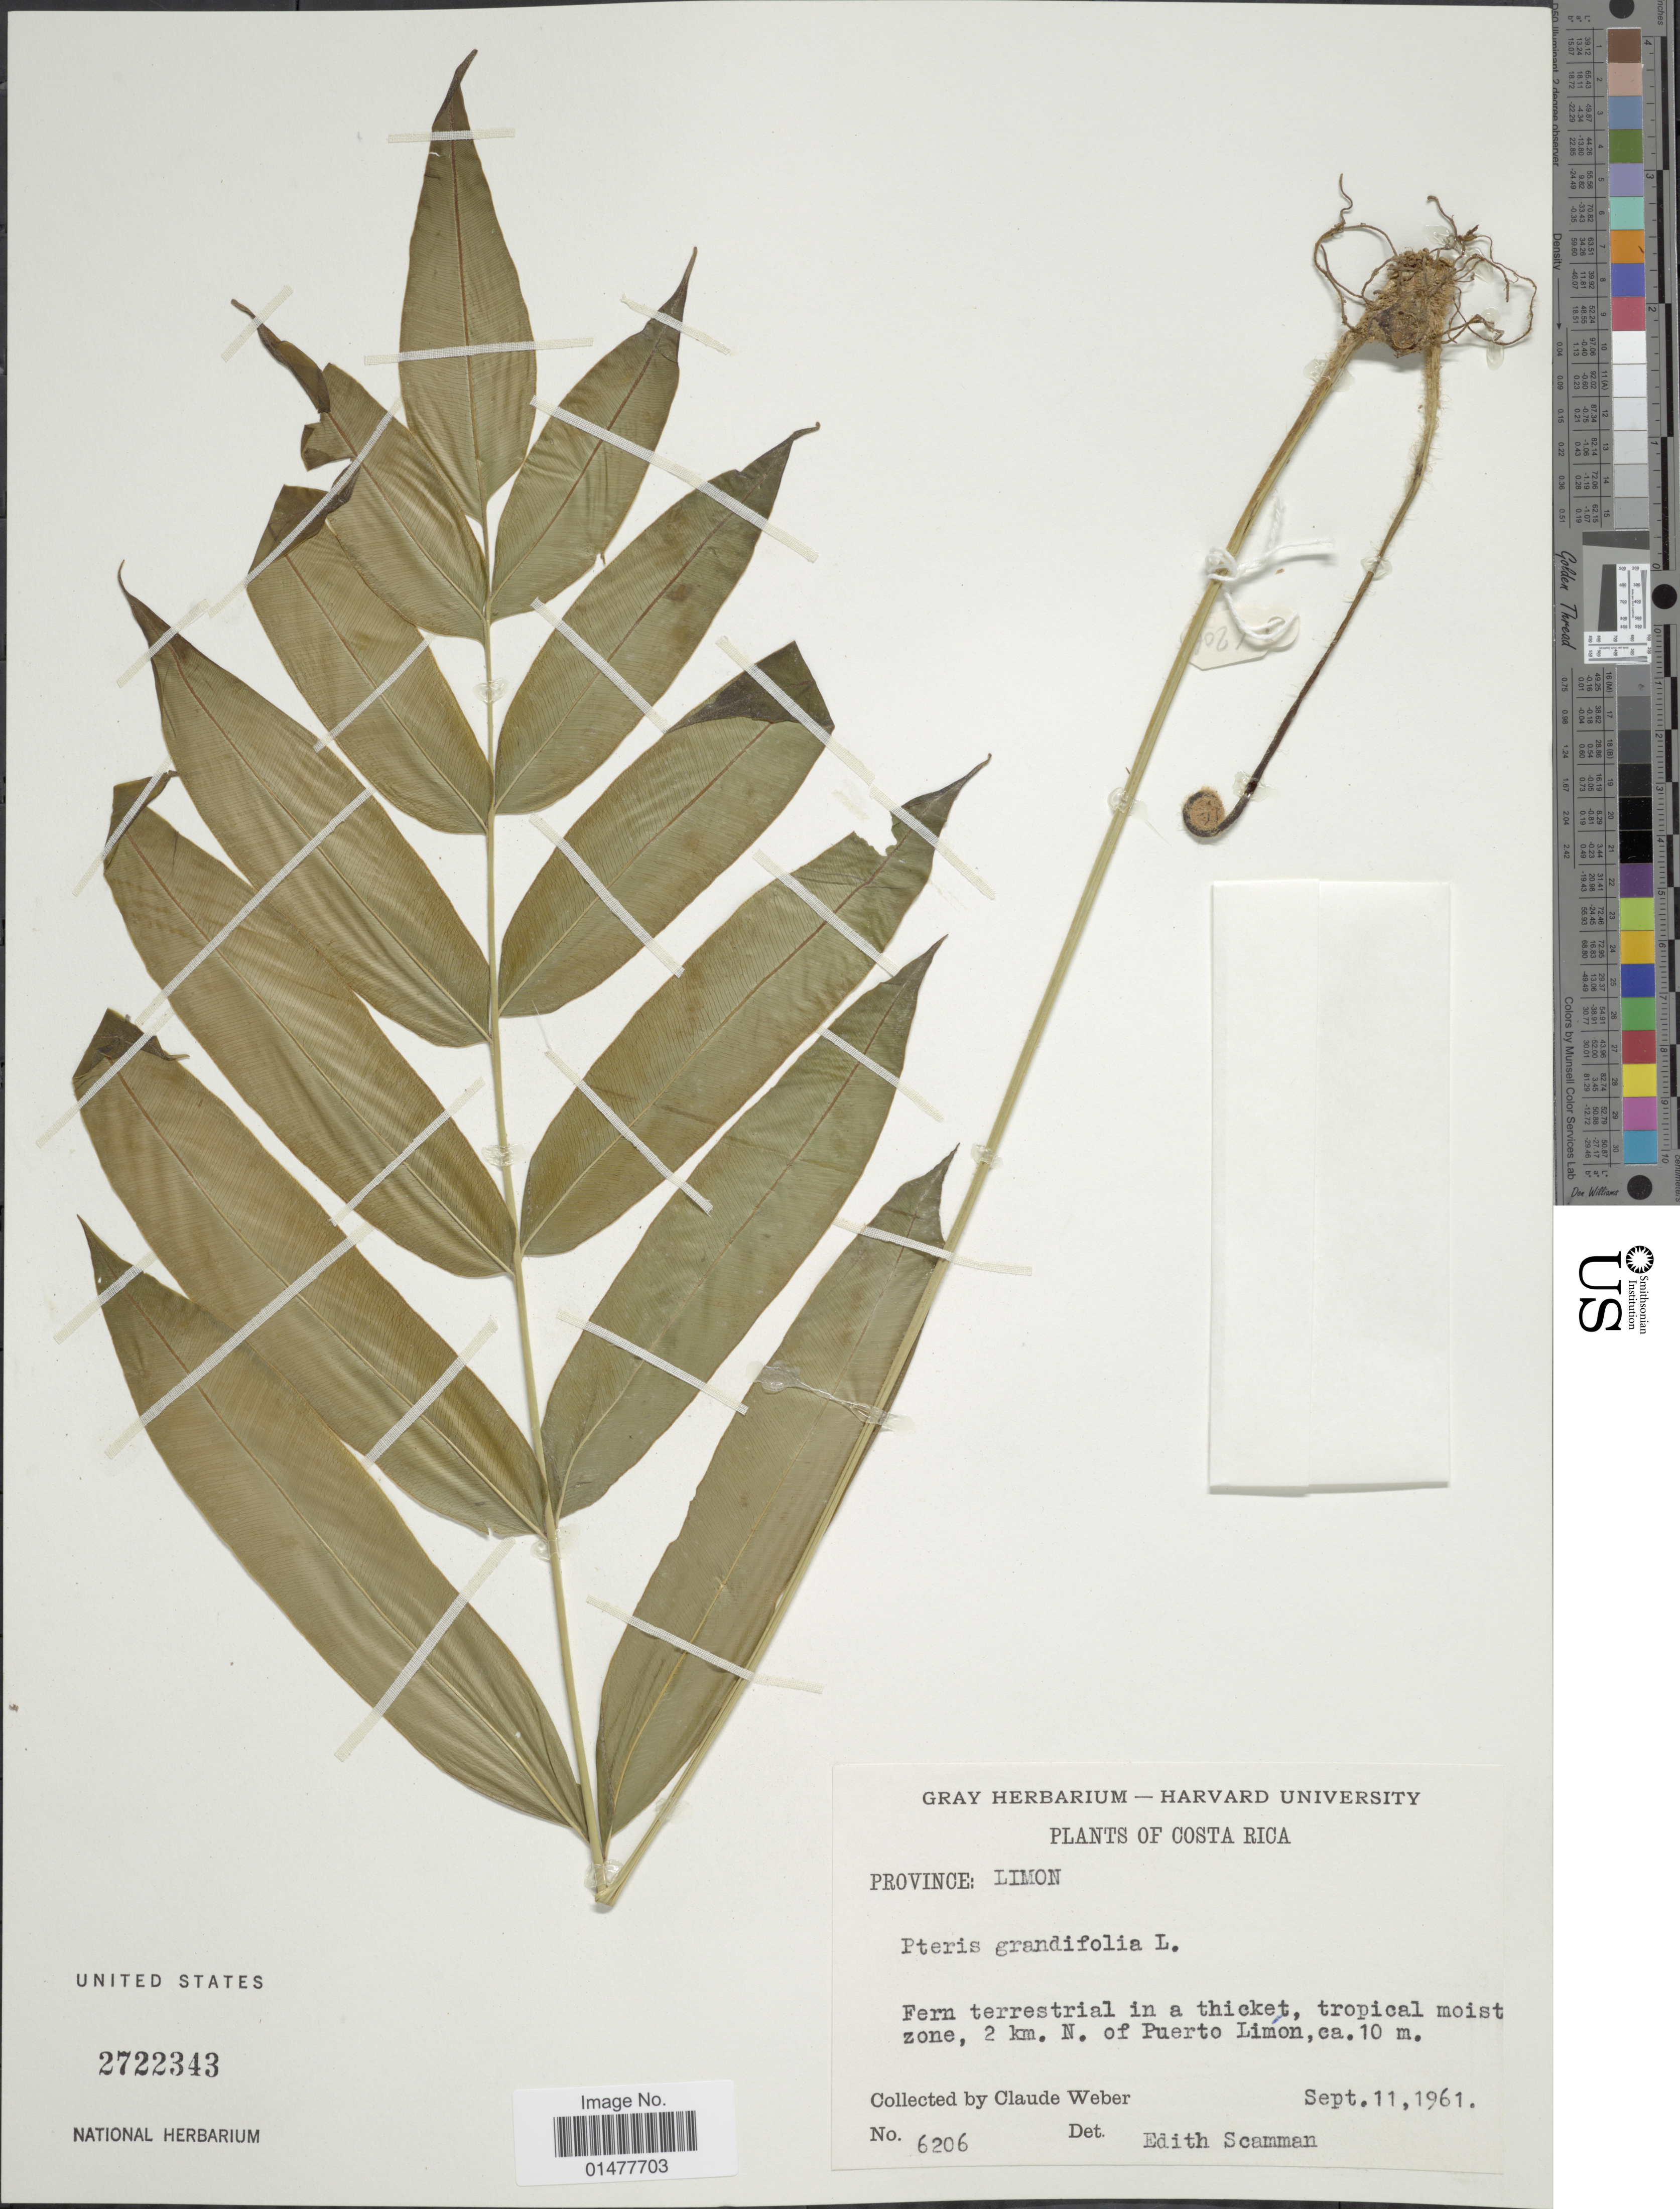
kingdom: Plantae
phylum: Tracheophyta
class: Polypodiopsida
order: Polypodiales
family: Pteridaceae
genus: Pteris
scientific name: Pteris grandifolia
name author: L.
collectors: C. Weber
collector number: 6206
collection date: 1961-09-11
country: Costa Rica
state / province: Limón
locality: Tropical moist zone, 2 km. N. of Puerto Limón.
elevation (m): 10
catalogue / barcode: US 2722343